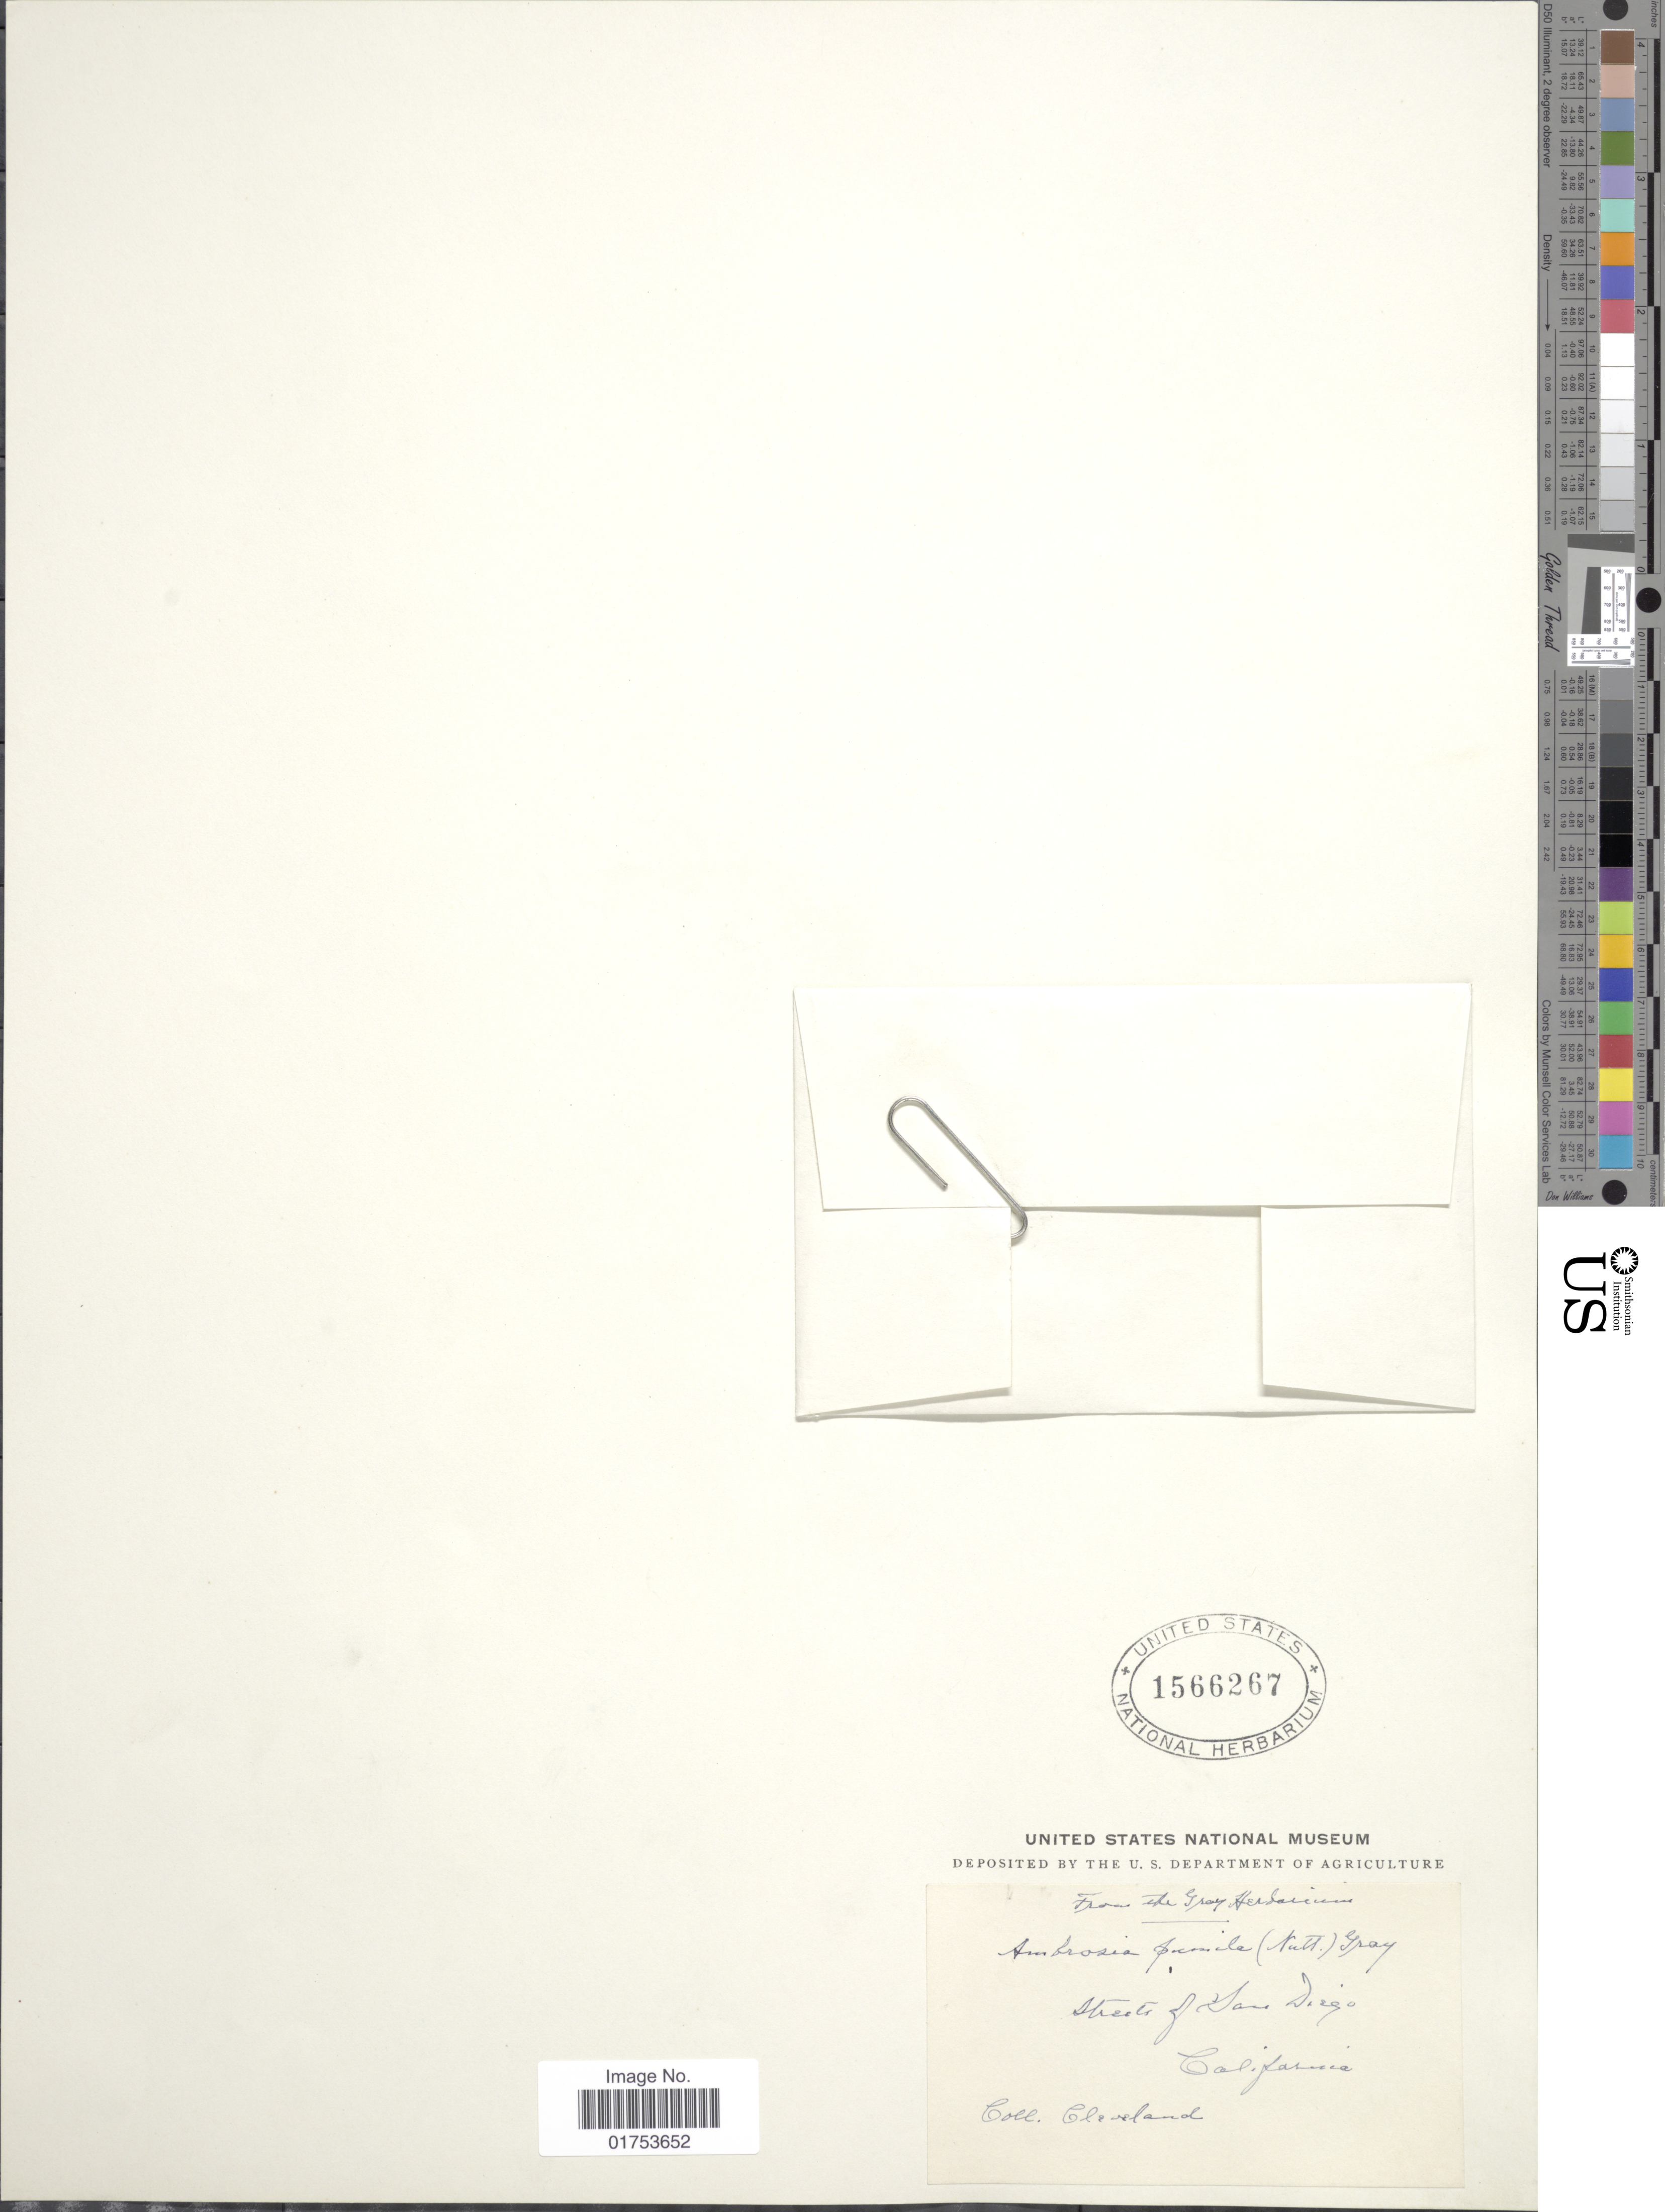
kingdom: Plantae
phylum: Tracheophyta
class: Magnoliopsida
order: Asterales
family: Asteraceae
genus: Ambrosia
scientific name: Ambrosia pumila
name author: Nutt.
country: United States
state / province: California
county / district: San Diego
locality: Streets of San Diego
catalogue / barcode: US 1566267